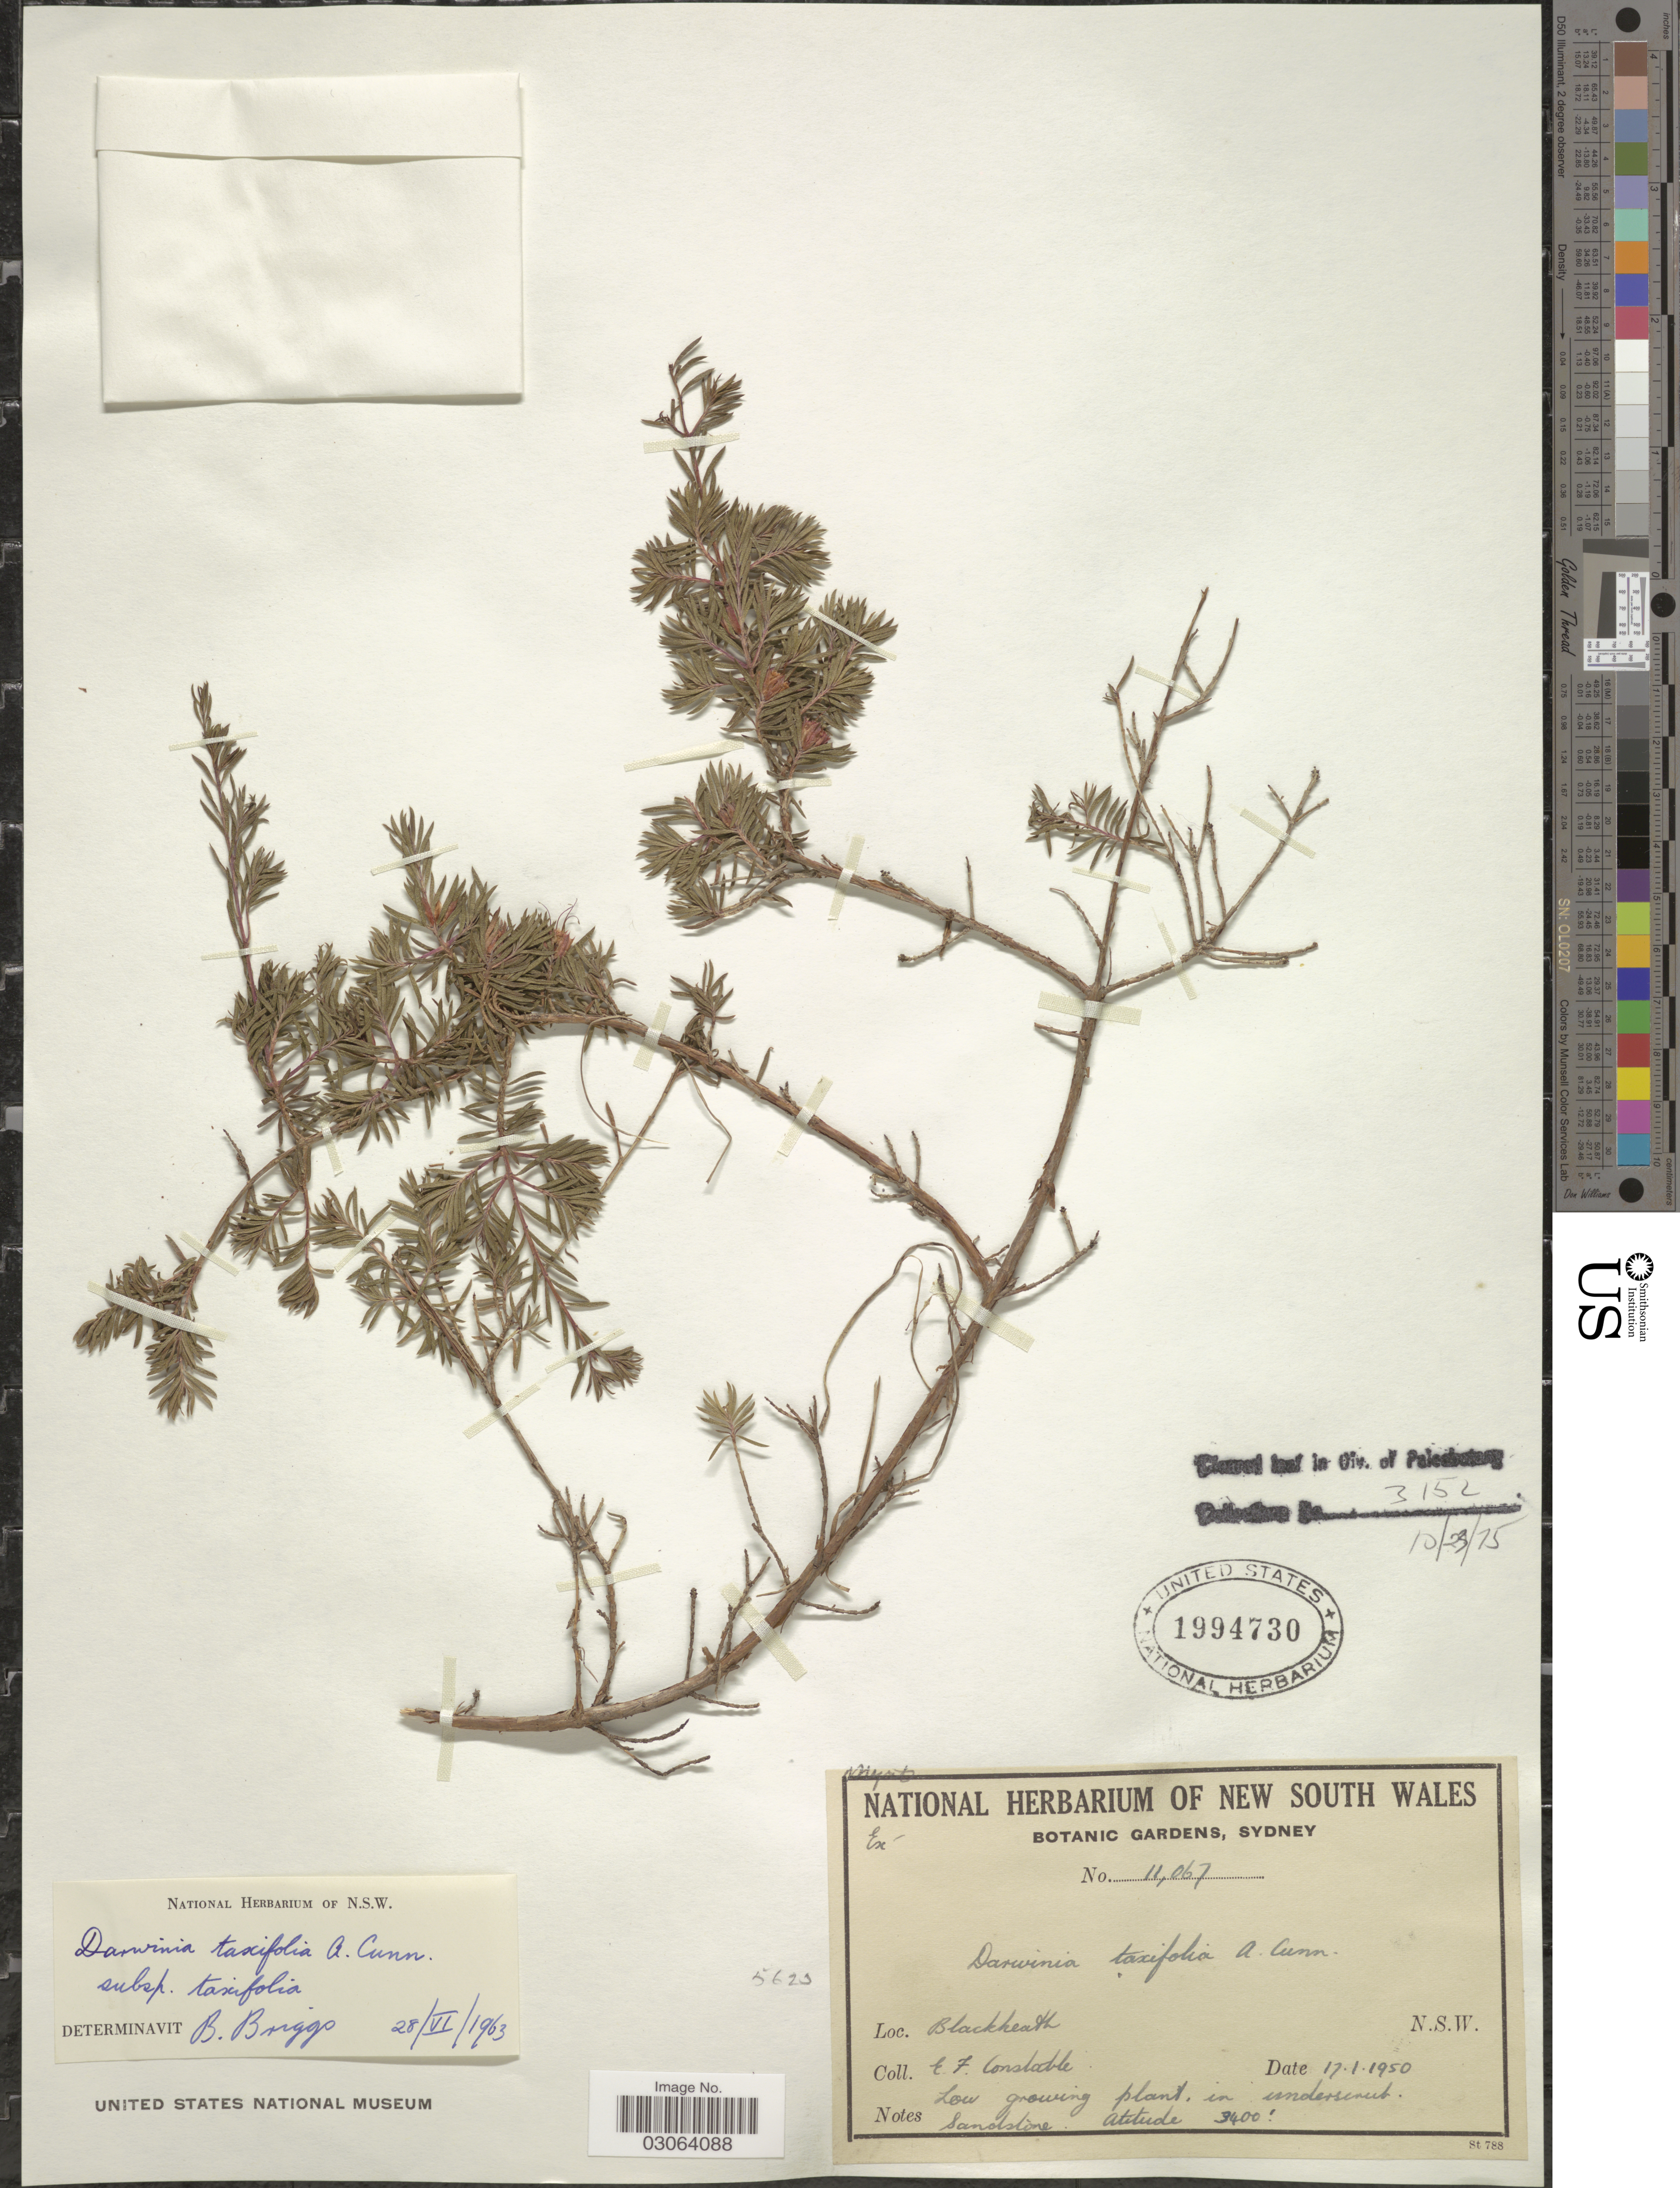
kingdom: Plantae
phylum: Tracheophyta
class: Magnoliopsida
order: Myrtales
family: Myrtaceae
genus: Darwinia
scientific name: Darwinia taxifolia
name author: A. Cunn.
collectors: E. F. Constable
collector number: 11067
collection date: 1950-01-17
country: Australia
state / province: New South Wales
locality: Blackheath.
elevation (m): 1036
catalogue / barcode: US 1994730